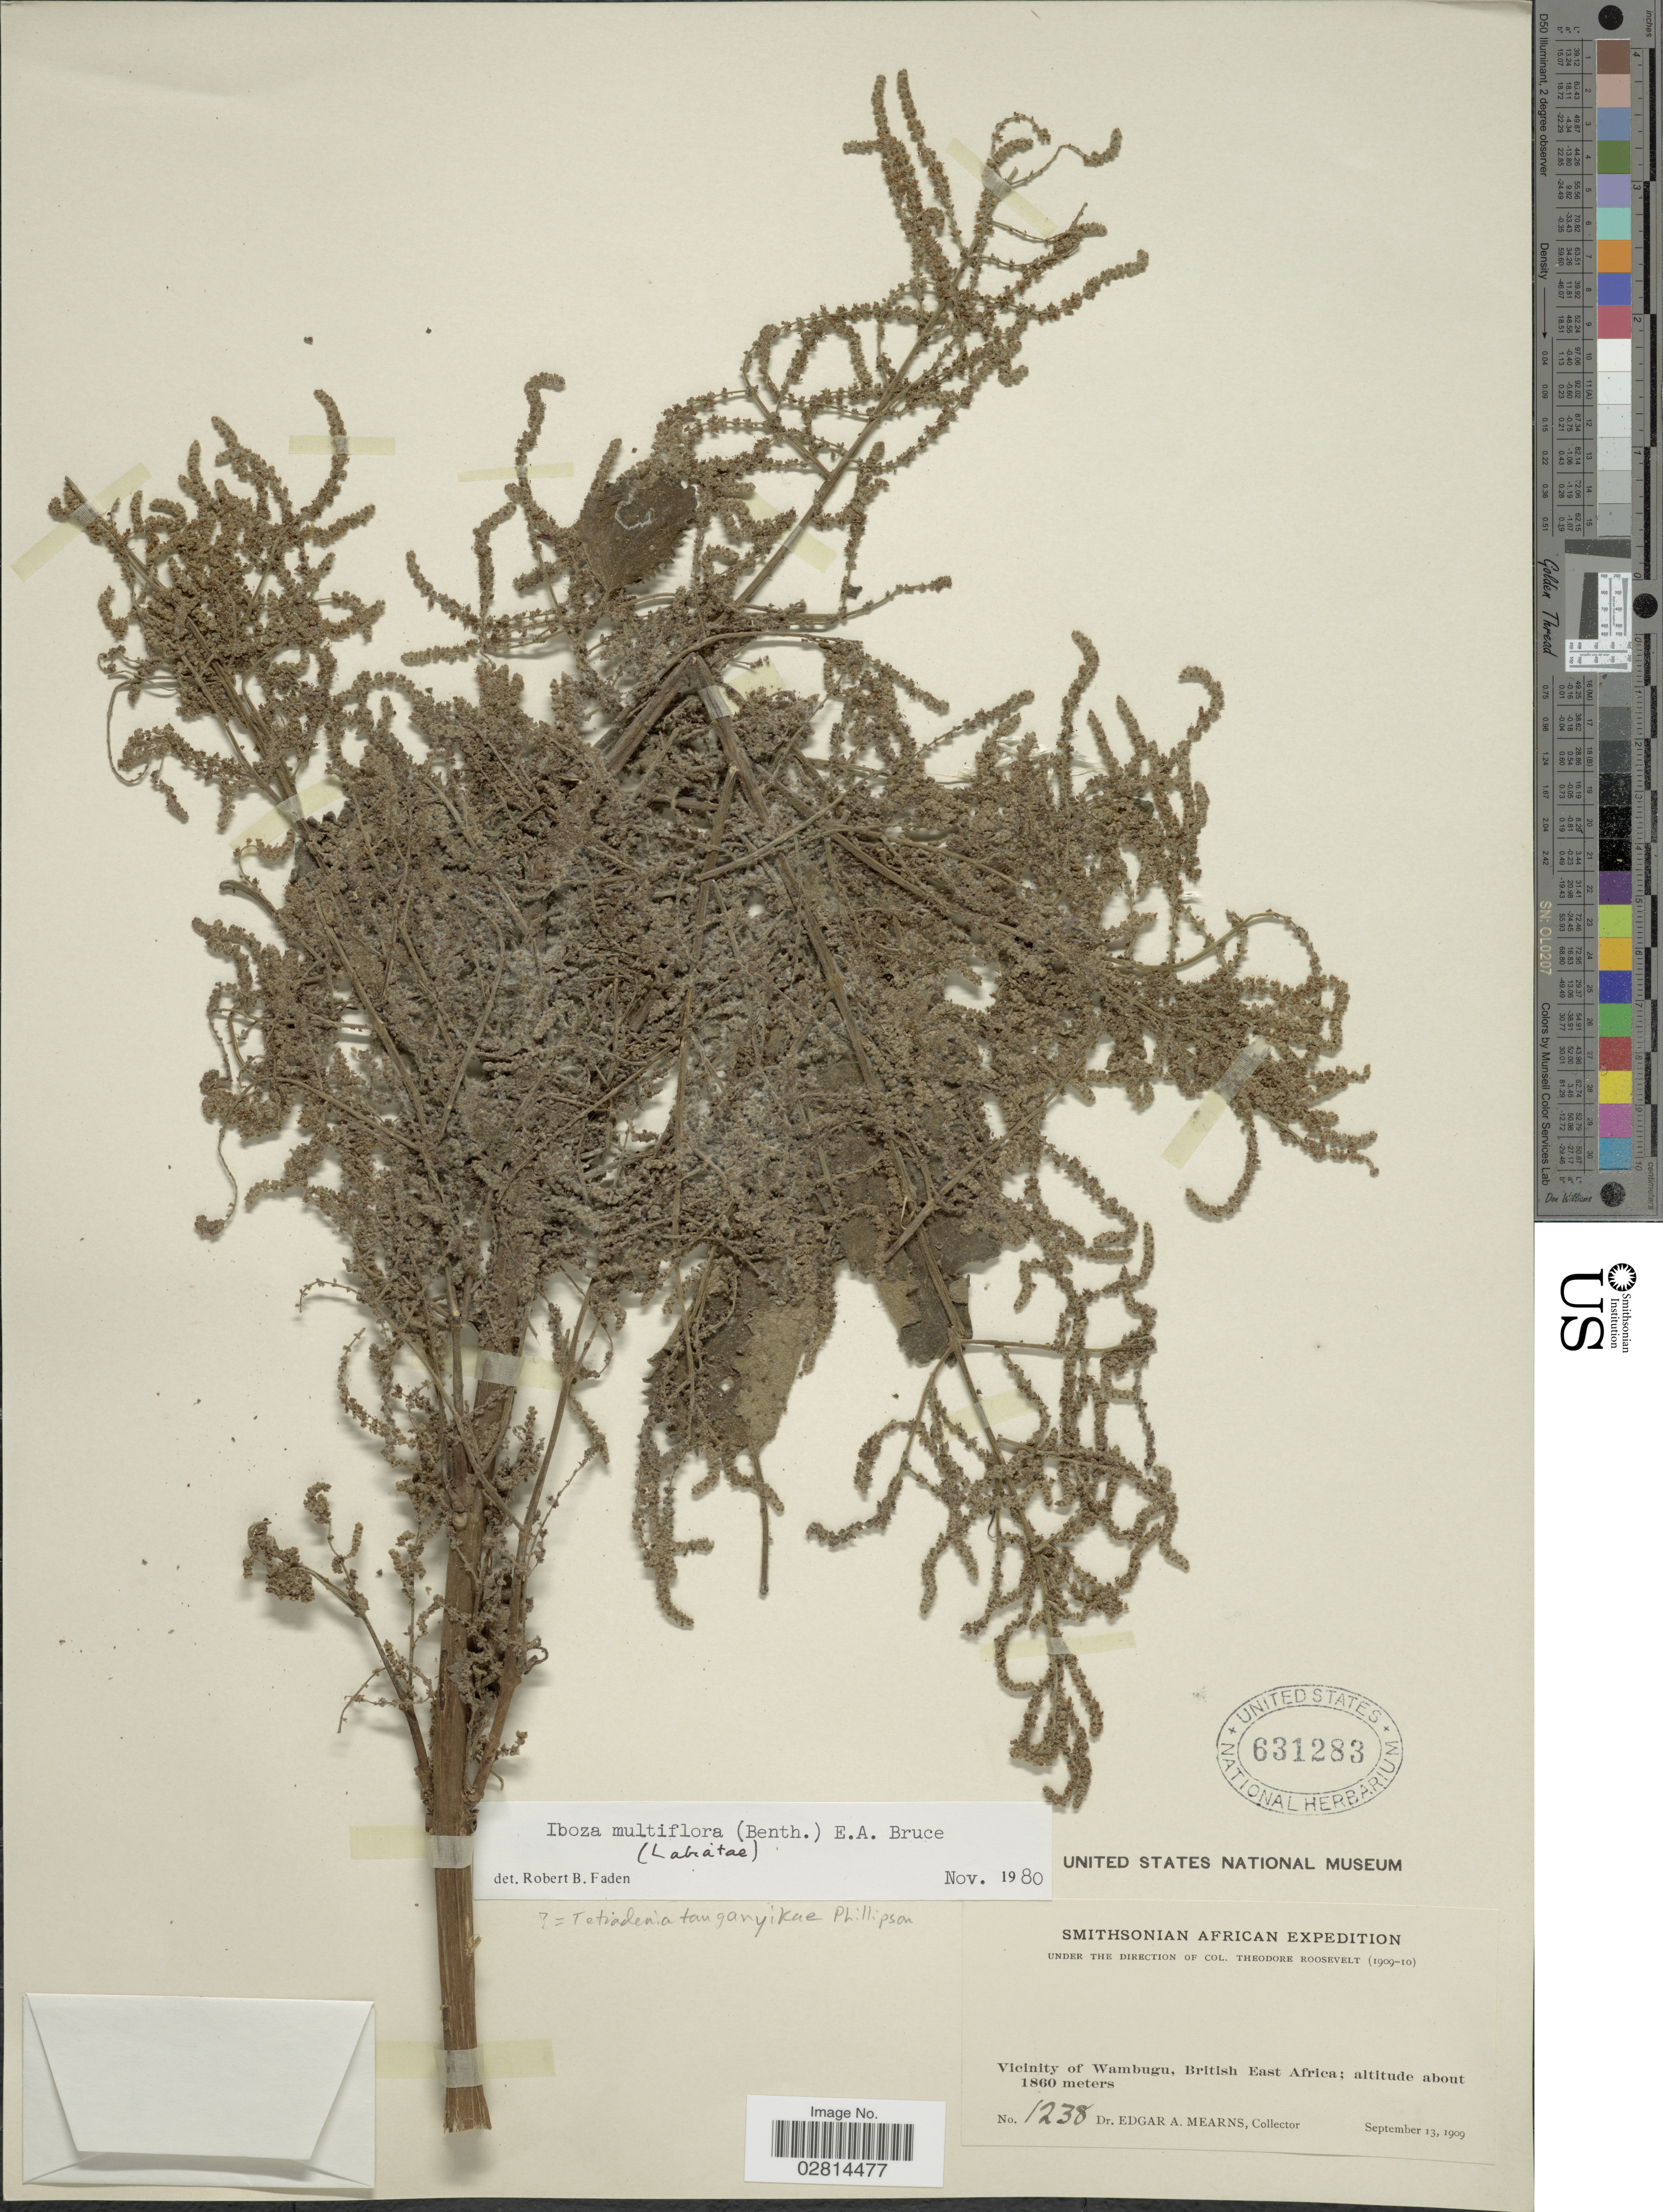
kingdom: Plantae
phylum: Tracheophyta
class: Magnoliopsida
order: Lamiales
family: Lamiaceae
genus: Tetradenia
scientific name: Tetradenia tanganyikae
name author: Phillipson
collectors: E. A. Mearns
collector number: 1238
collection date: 1909-09-13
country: Kenya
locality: African. Vicinity of Wambugu, British East Africa.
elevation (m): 1860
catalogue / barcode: US 631283